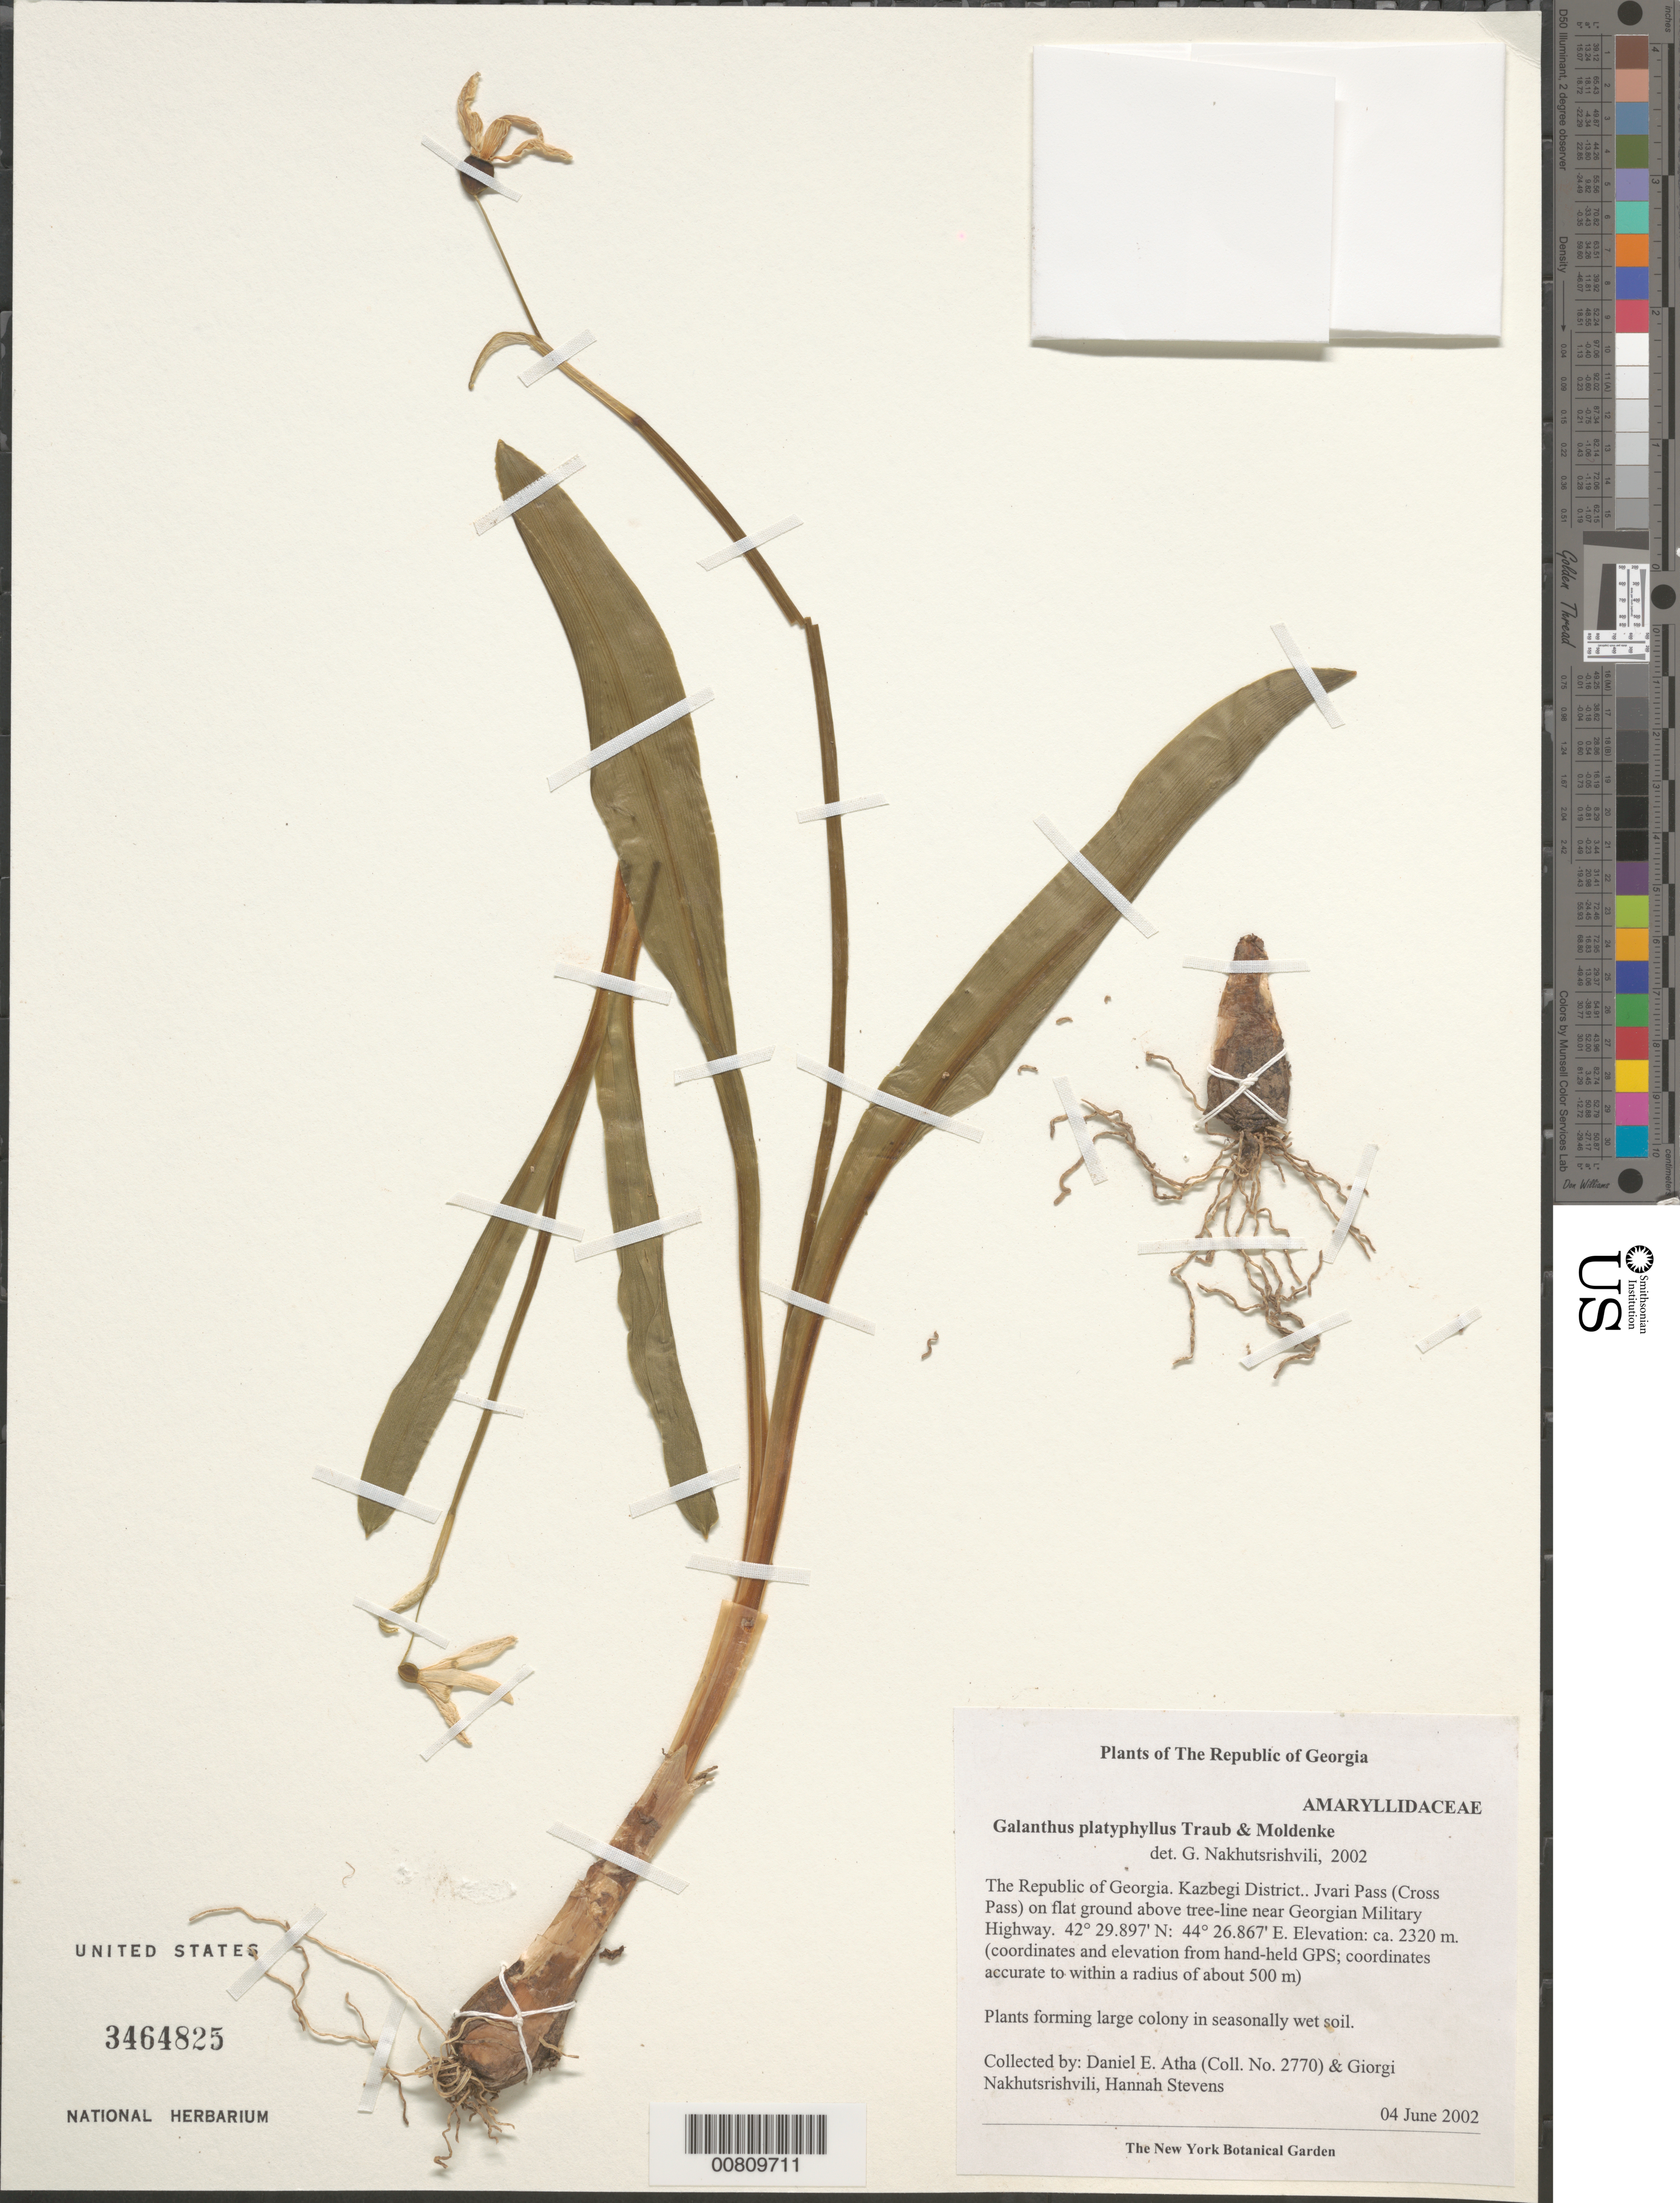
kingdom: Plantae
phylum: Tracheophyta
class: Liliopsida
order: Asparagales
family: Amaryllidaceae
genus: Galanthus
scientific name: Galanthus platyphyllus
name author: Traub & Moldenke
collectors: D. Atha, H. Stevens & G. Nakhutsrishvili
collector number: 2770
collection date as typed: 04 Jun 2002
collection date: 2002-06-04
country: Georgia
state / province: Kazbergi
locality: Jvari Pass, near Georgian Military Highway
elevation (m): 2320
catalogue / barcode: US 3464825